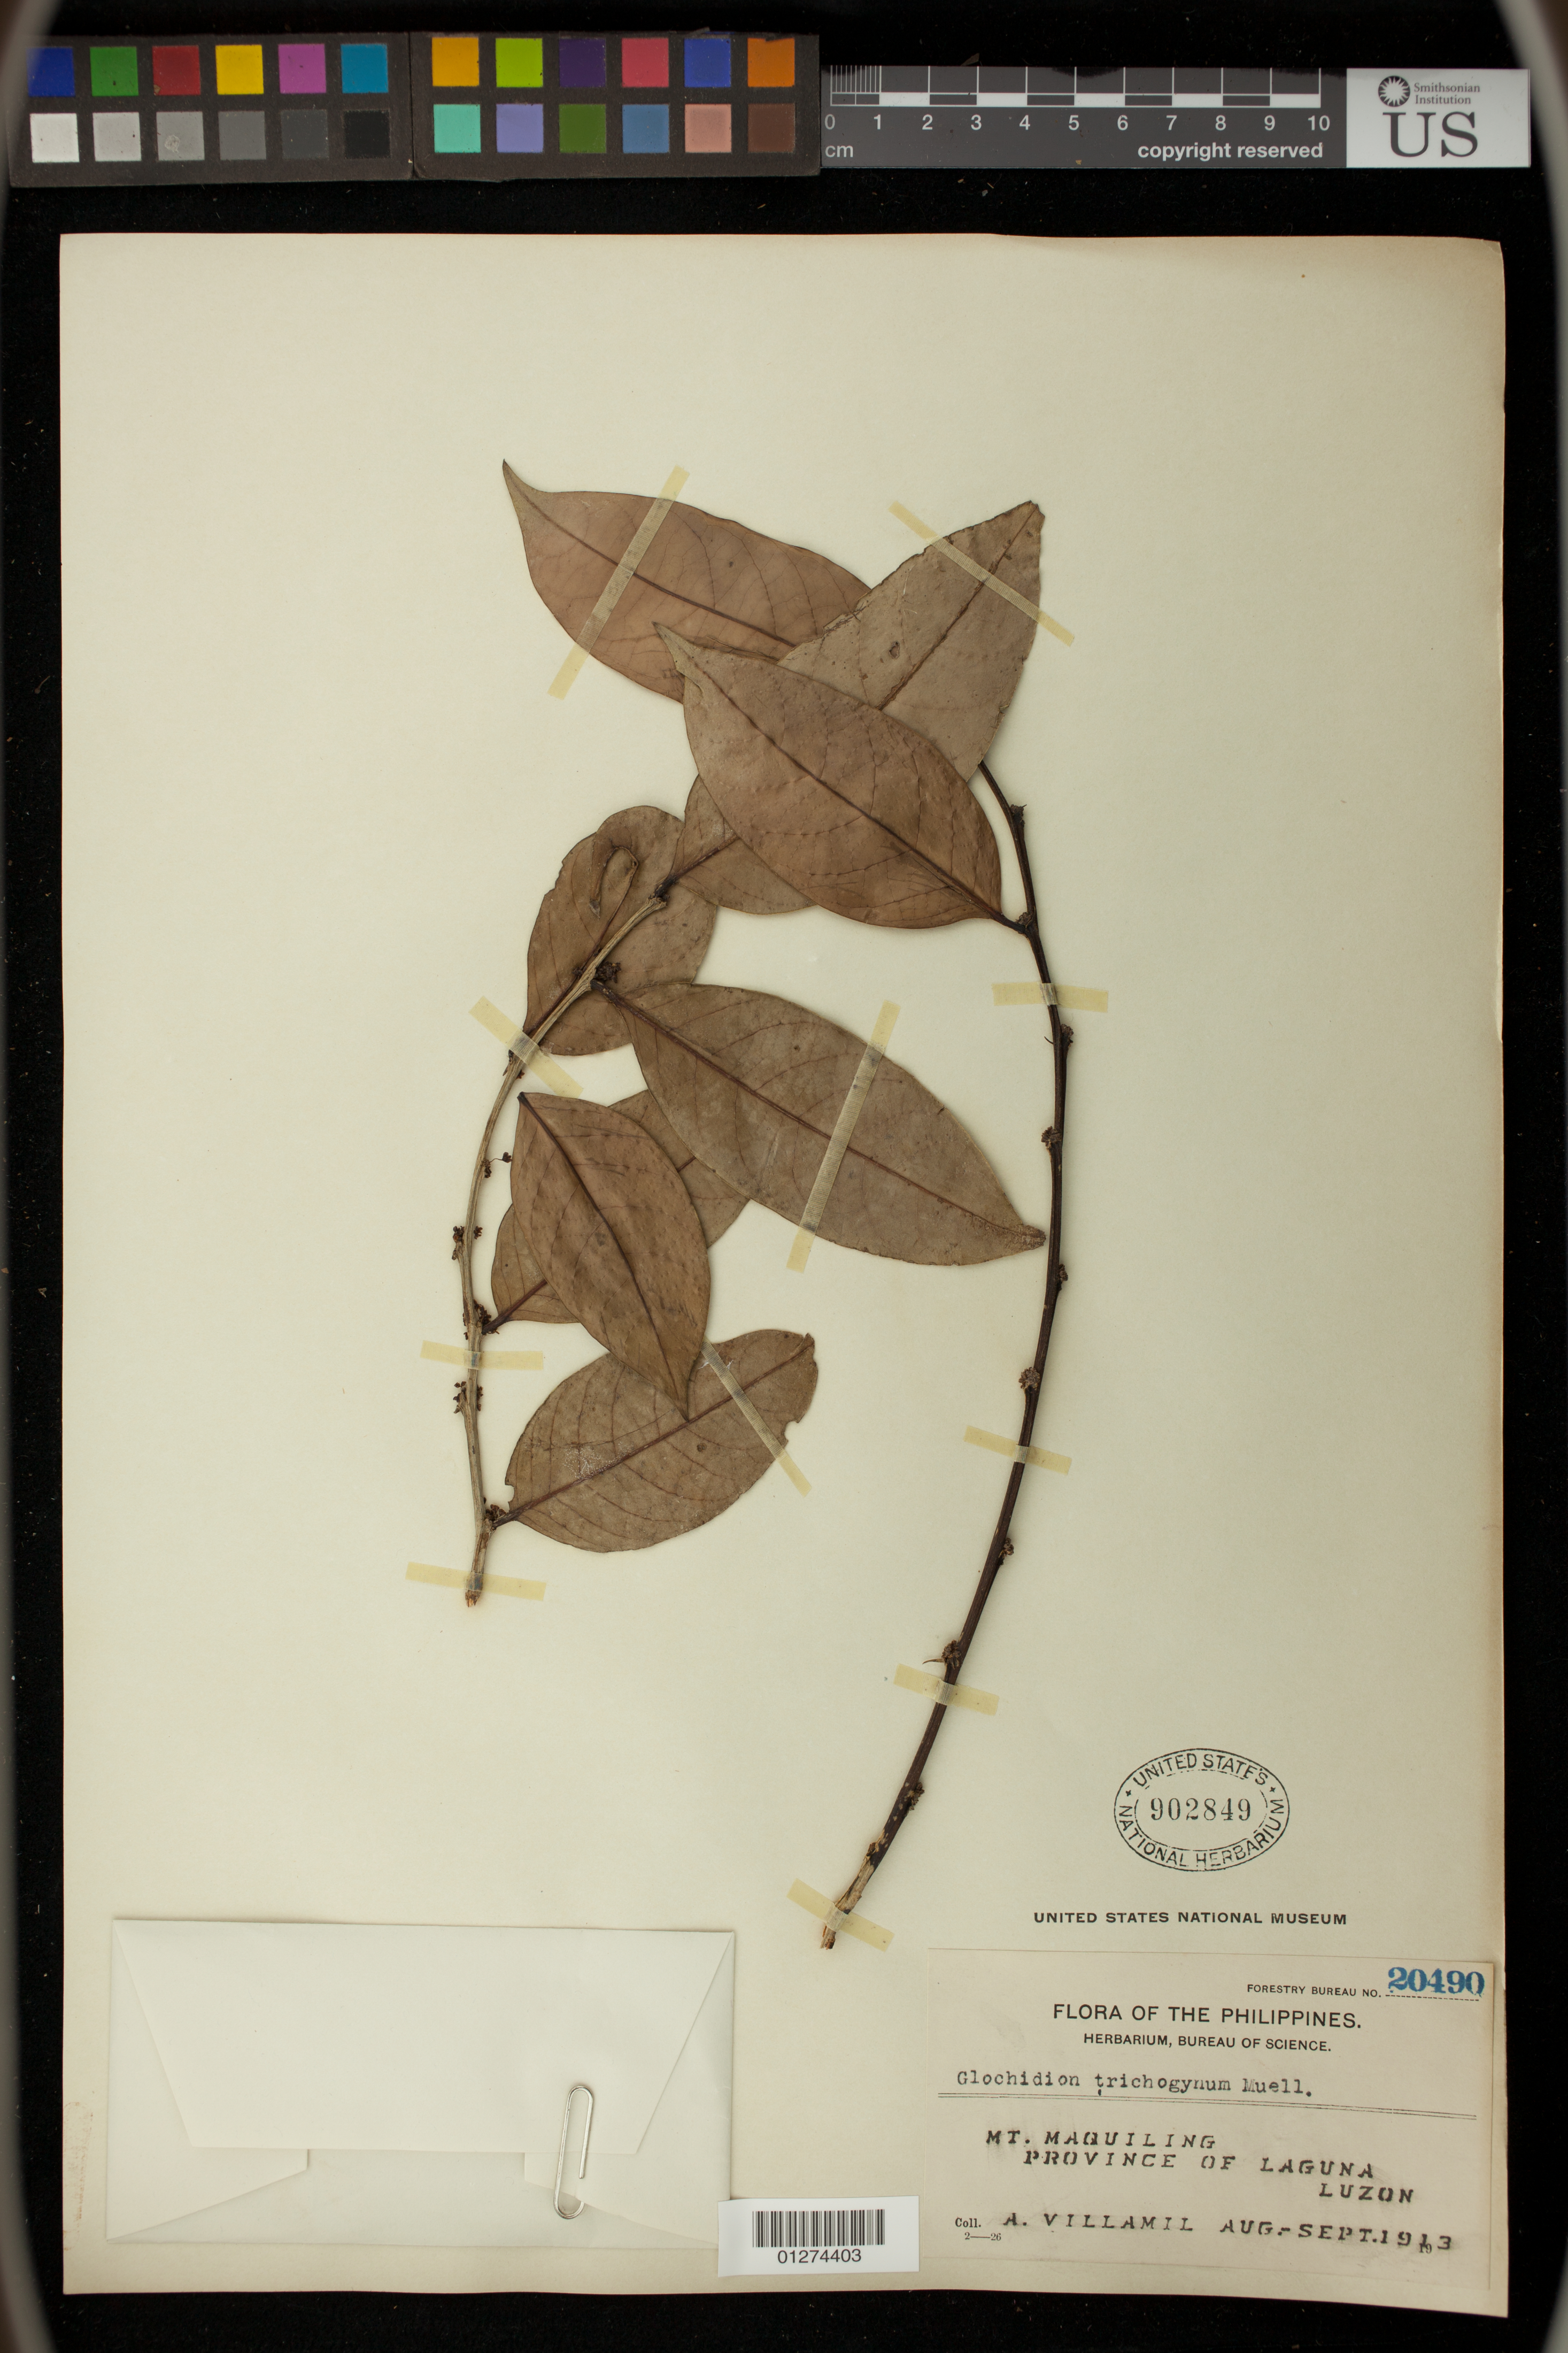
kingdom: Plantae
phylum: Tracheophyta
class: Magnoliopsida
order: Malpighiales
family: Phyllanthaceae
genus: Glochidion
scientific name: Glochidion trichogynum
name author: Müll. Arg.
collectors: A. Villamil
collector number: For. Bur. 20490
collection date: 1913-08/1913-09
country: Philippines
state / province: Calabarzon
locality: Mt. Maquiling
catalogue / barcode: US 902849